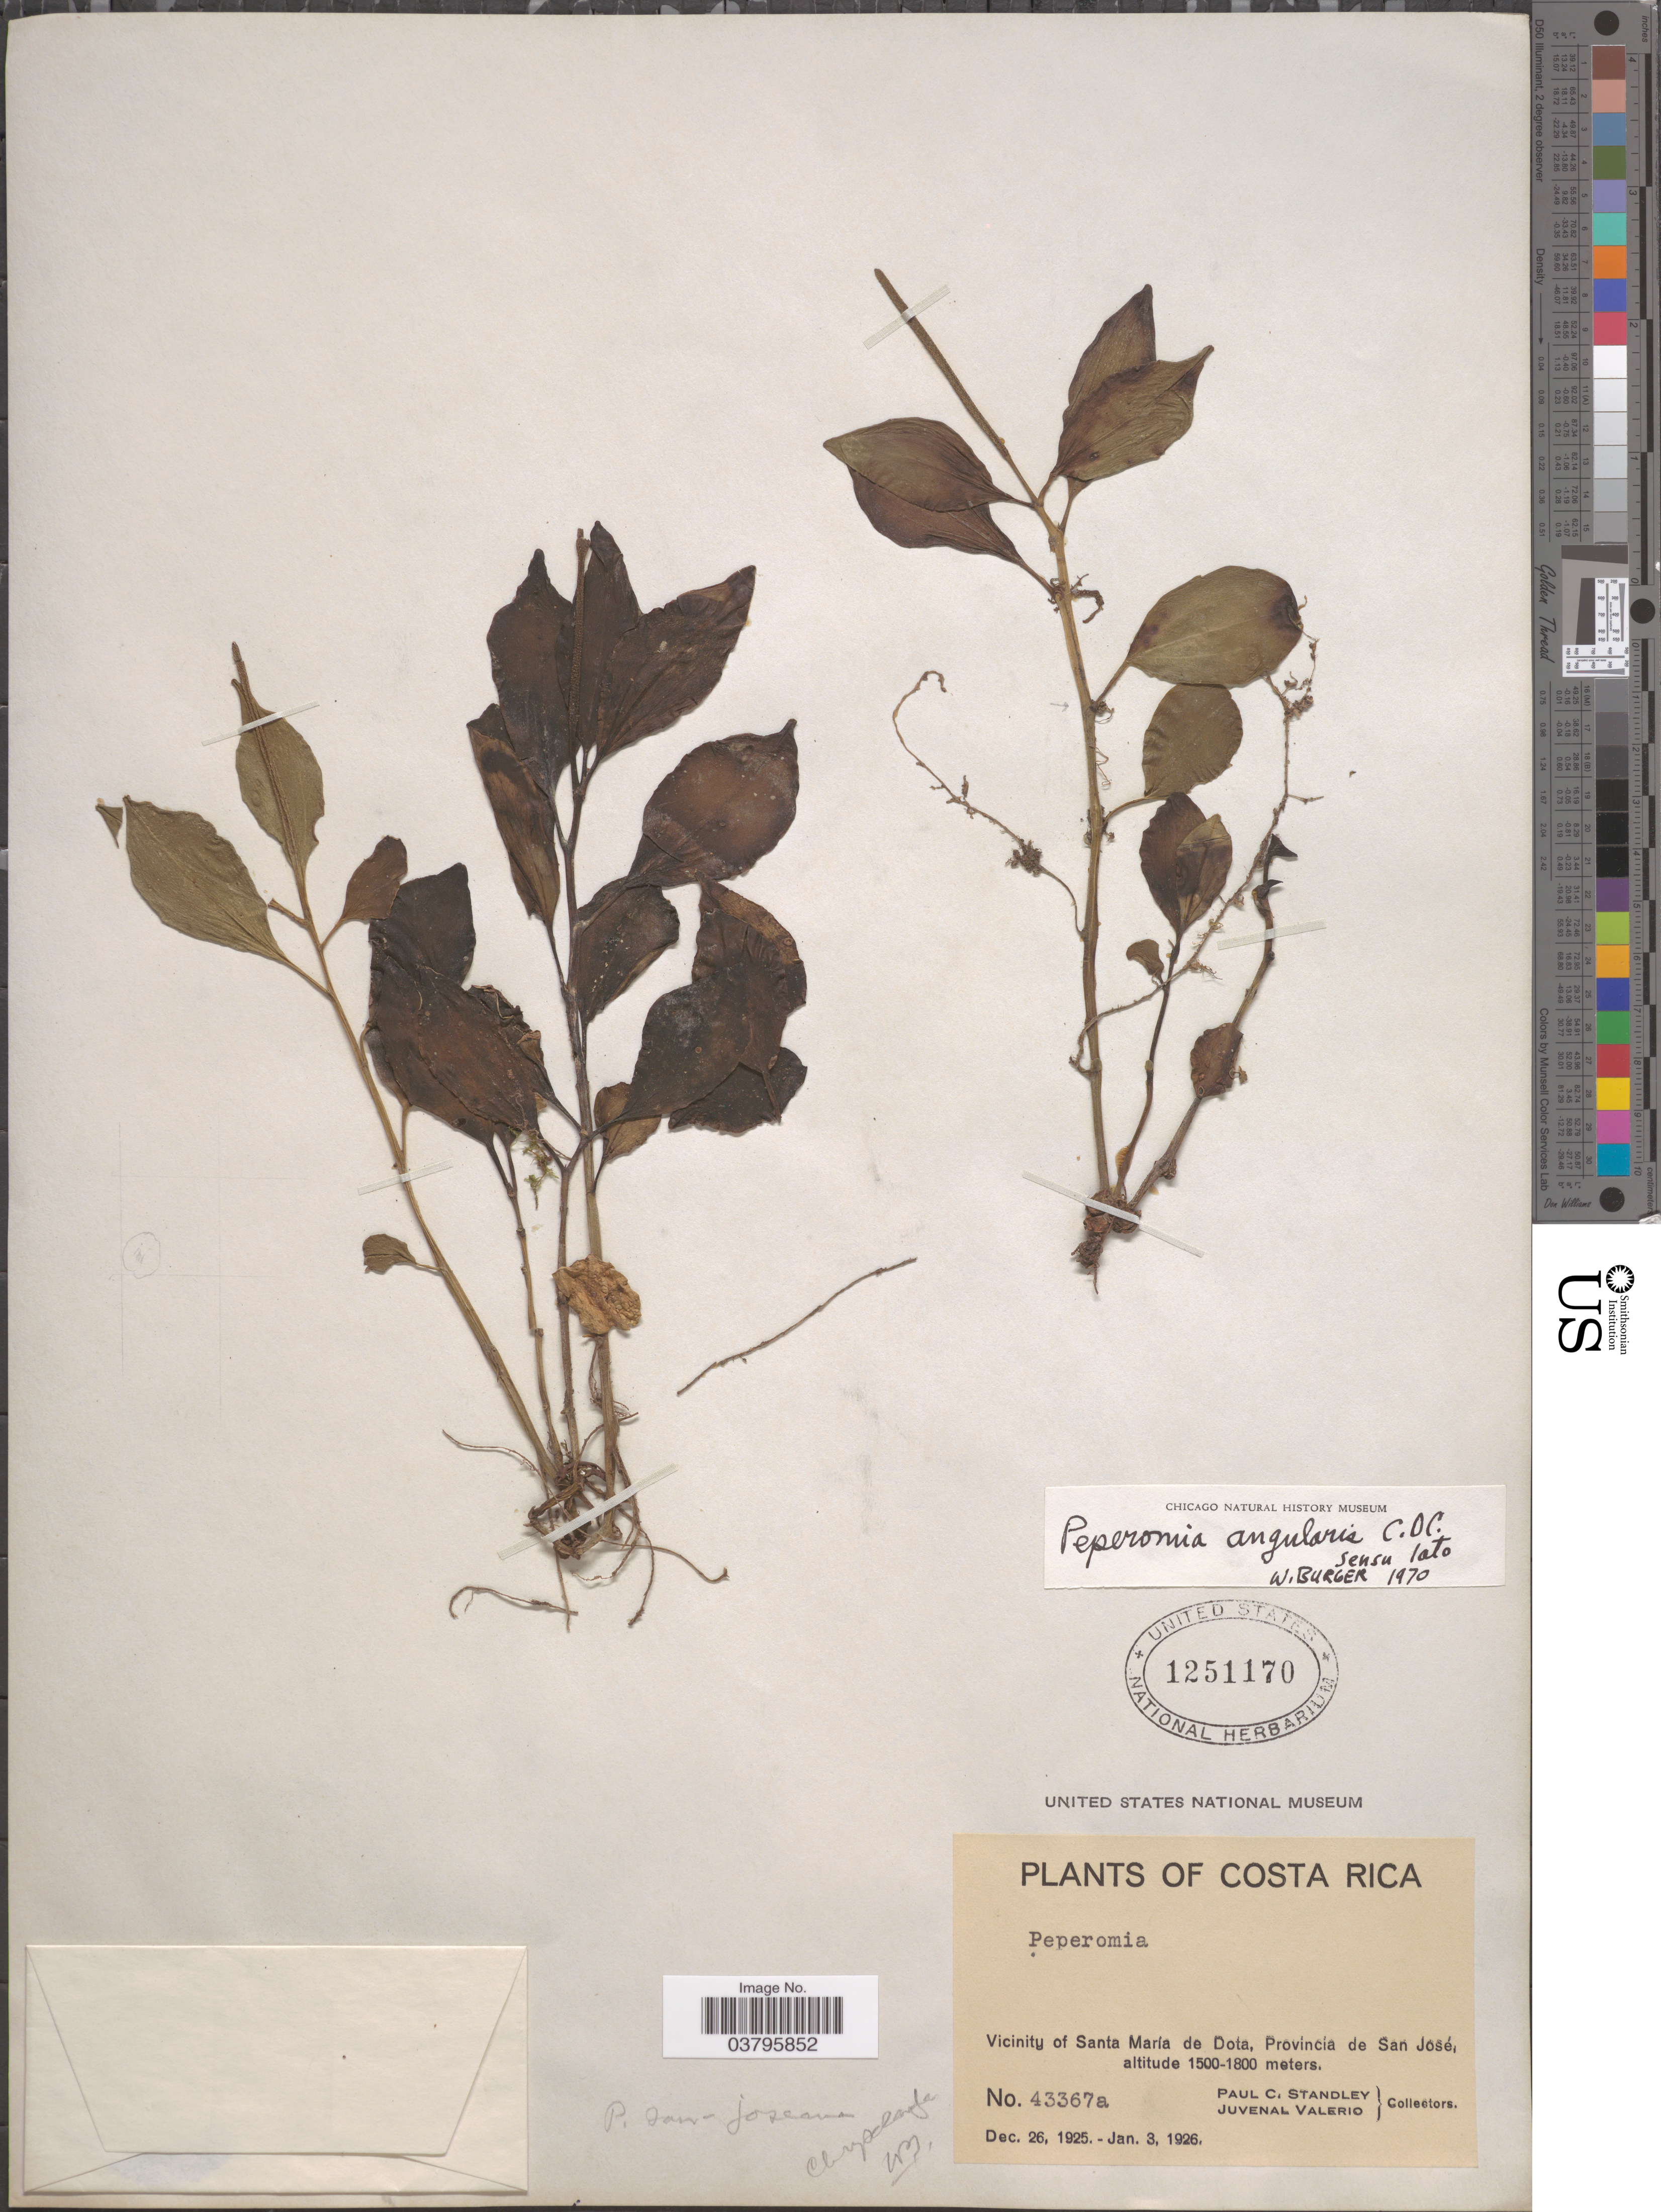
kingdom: Plantae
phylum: Tracheophyta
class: Magnoliopsida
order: Piperales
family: Piperaceae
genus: Peperomia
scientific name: Peperomia san-joseana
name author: C. DC.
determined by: Jiménez, José Estaban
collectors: P. C. Standley & J. Valerio R.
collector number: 43367a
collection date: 1925-12-26/1926-01-03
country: Costa Rica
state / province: San José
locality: Vicinity of Santa María de Dota.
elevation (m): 1500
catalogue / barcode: US 1251170